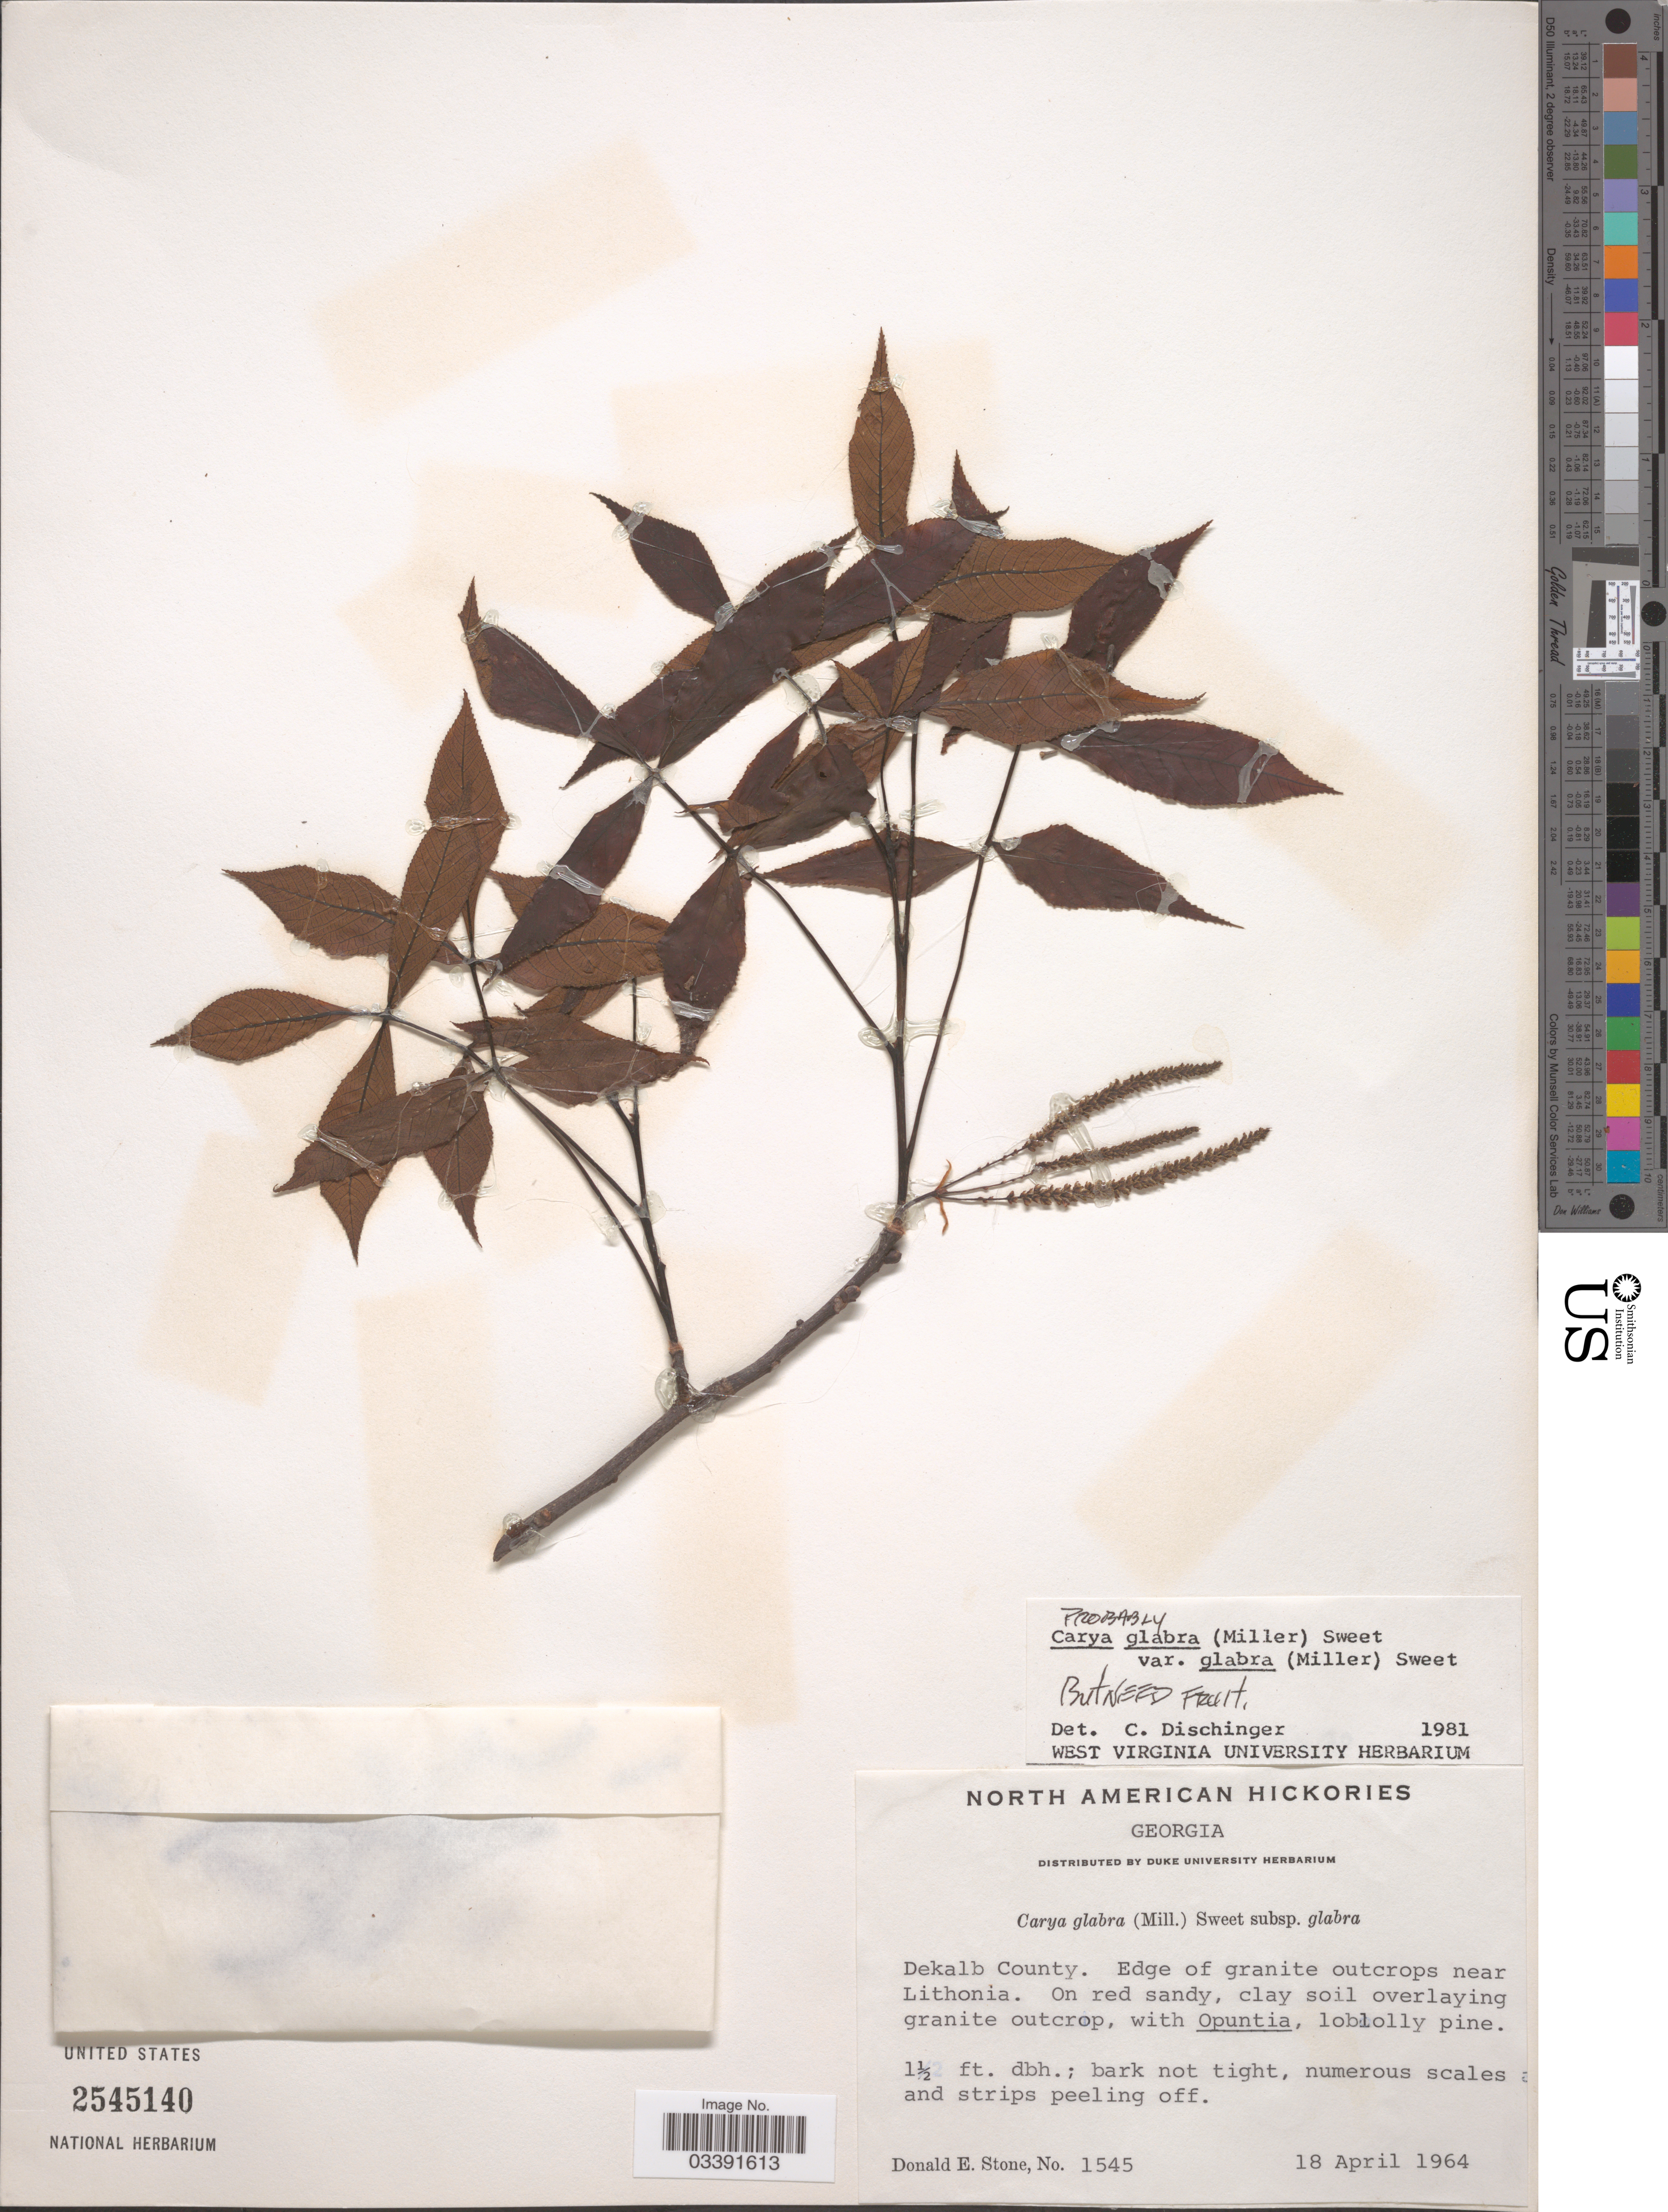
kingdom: Plantae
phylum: Tracheophyta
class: Magnoliopsida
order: Fagales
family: Juglandaceae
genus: Carya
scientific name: Carya glabra var. glabra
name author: (Mill.) Sweet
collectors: D. Stone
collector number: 1545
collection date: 1964-04-18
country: United States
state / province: Georgia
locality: Dekalb County. Edge of granite outcrops near Lithonia.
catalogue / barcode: US 2545140